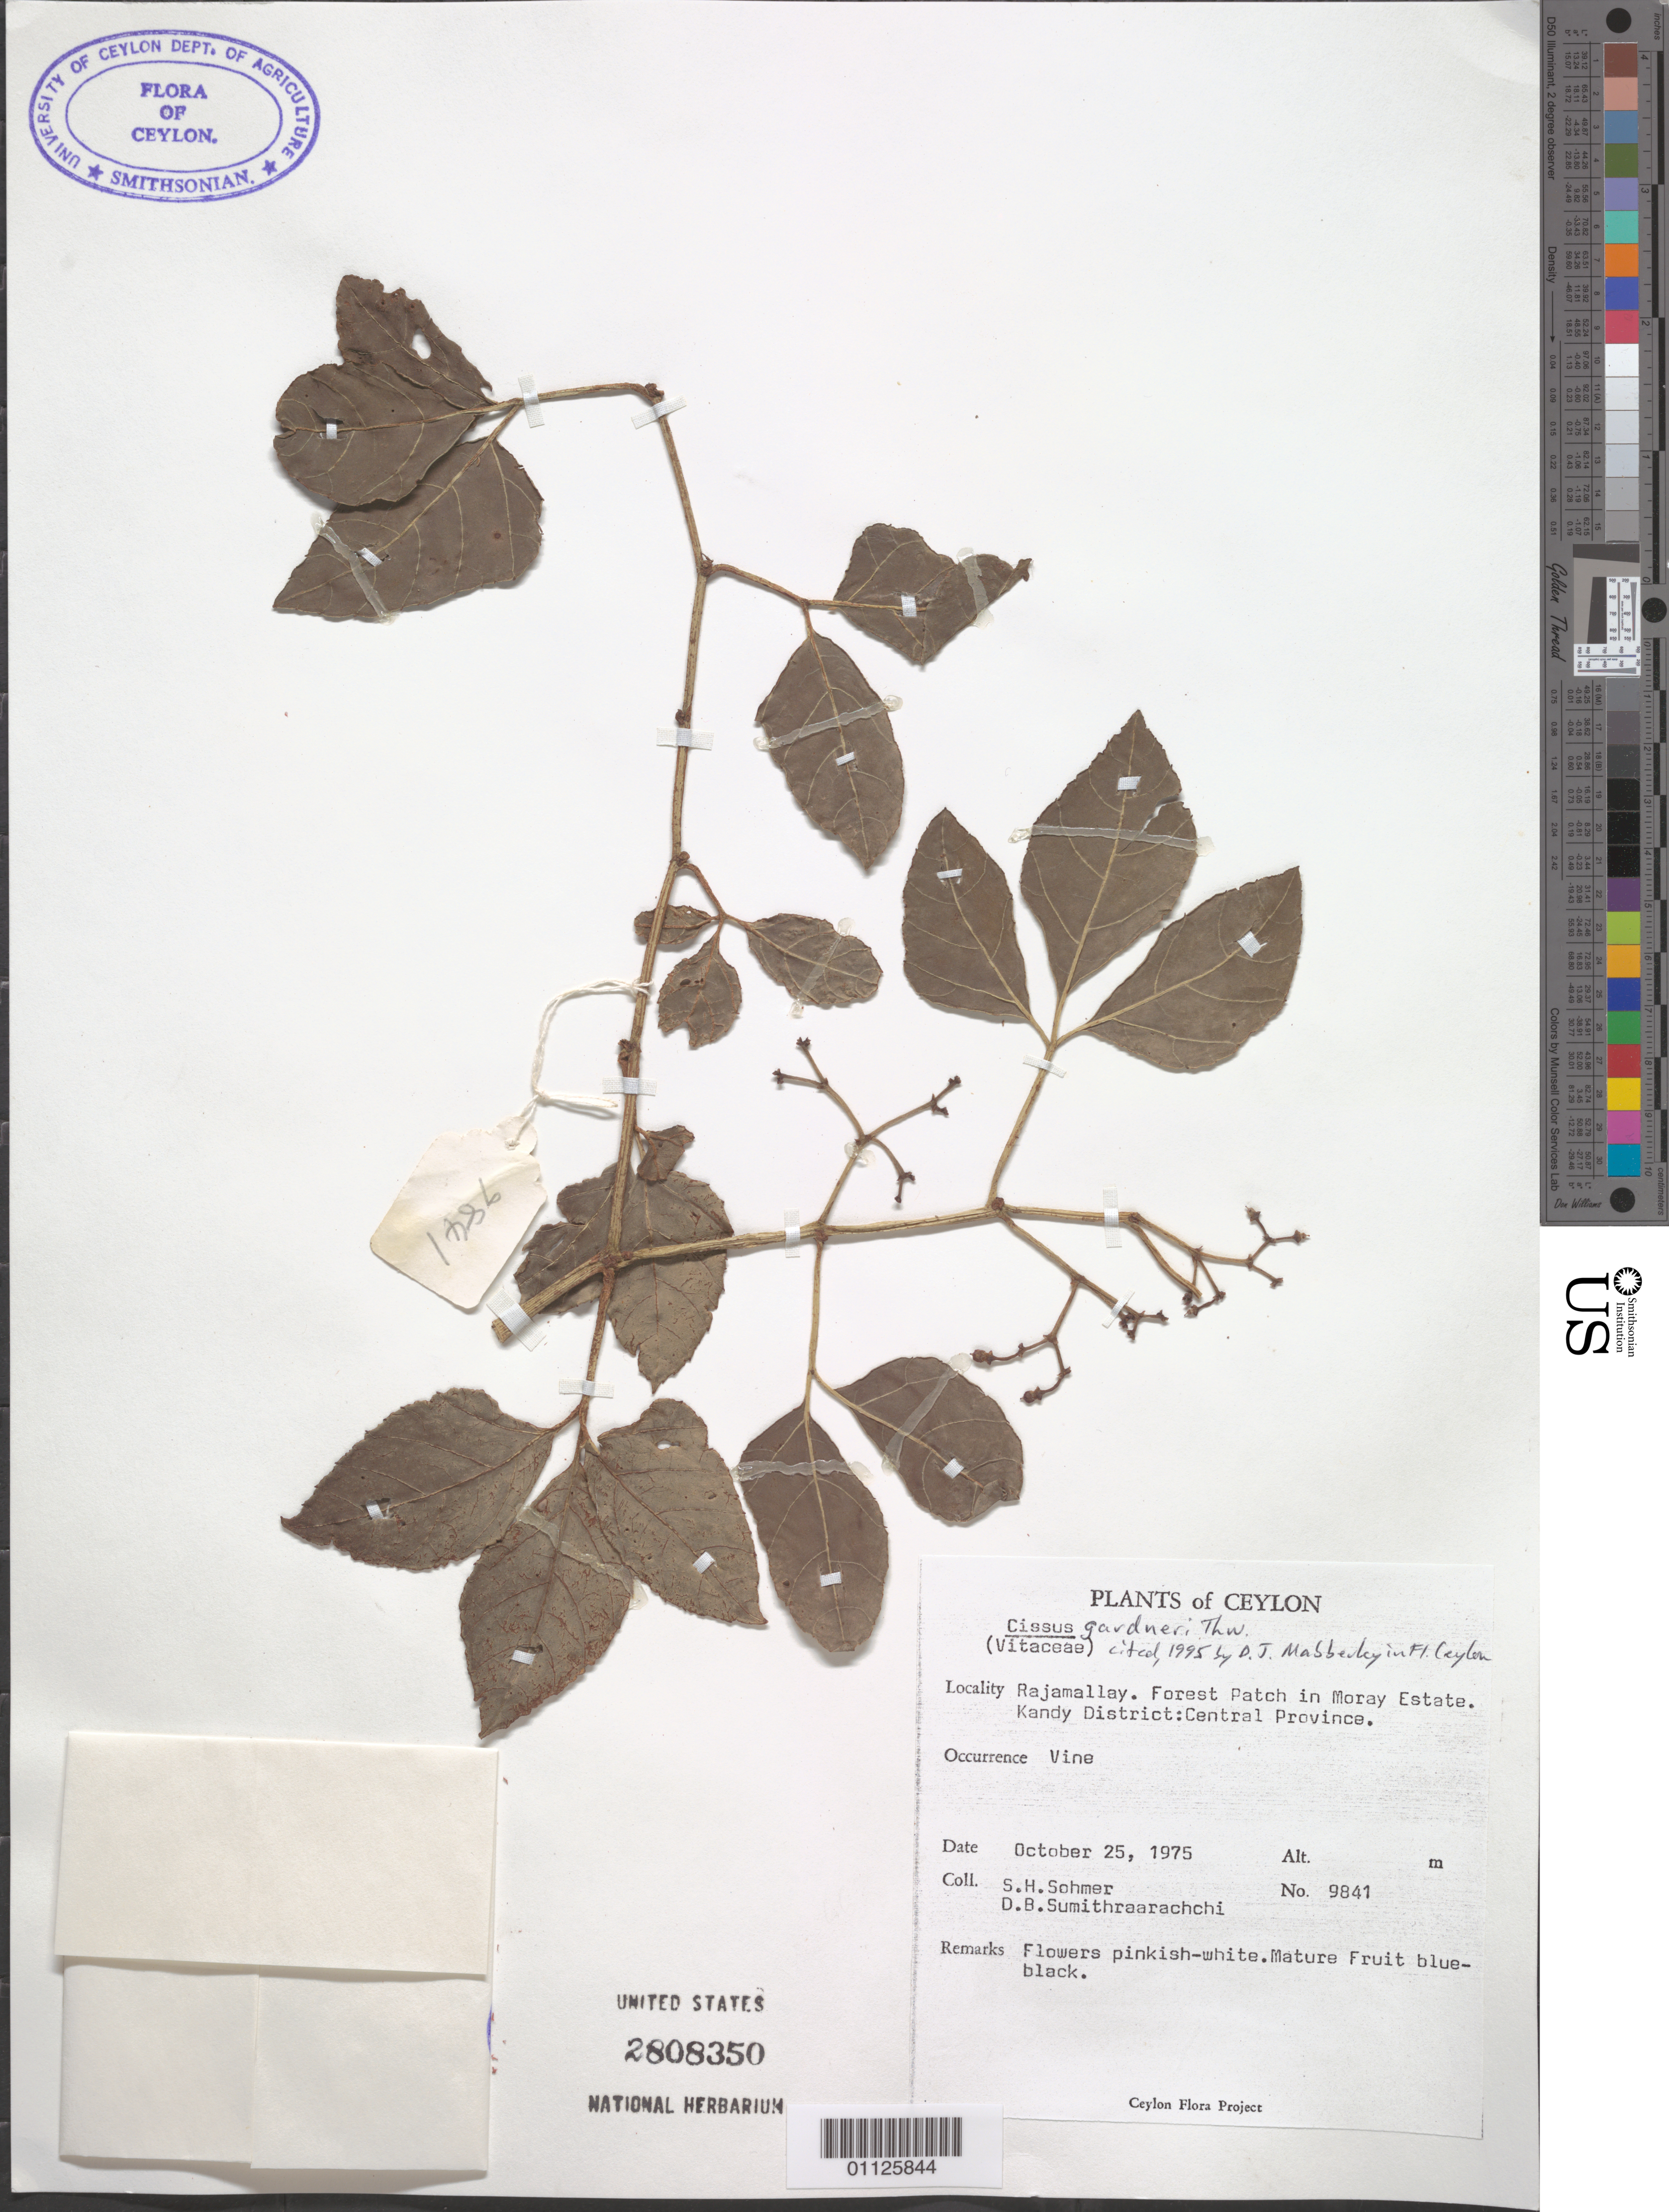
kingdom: Plantae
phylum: Tracheophyta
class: Magnoliopsida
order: Vitales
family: Vitaceae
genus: Cissus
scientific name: Cissus gardneri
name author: Thwaites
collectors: S. H. Sohmer & D. B. Sumithraarachchi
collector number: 9841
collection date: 1975-10-25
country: Sri Lanka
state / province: Central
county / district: Kandy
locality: Rajamallay. Forest Patch in Moray Estate.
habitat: Vine.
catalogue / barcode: US 2808350